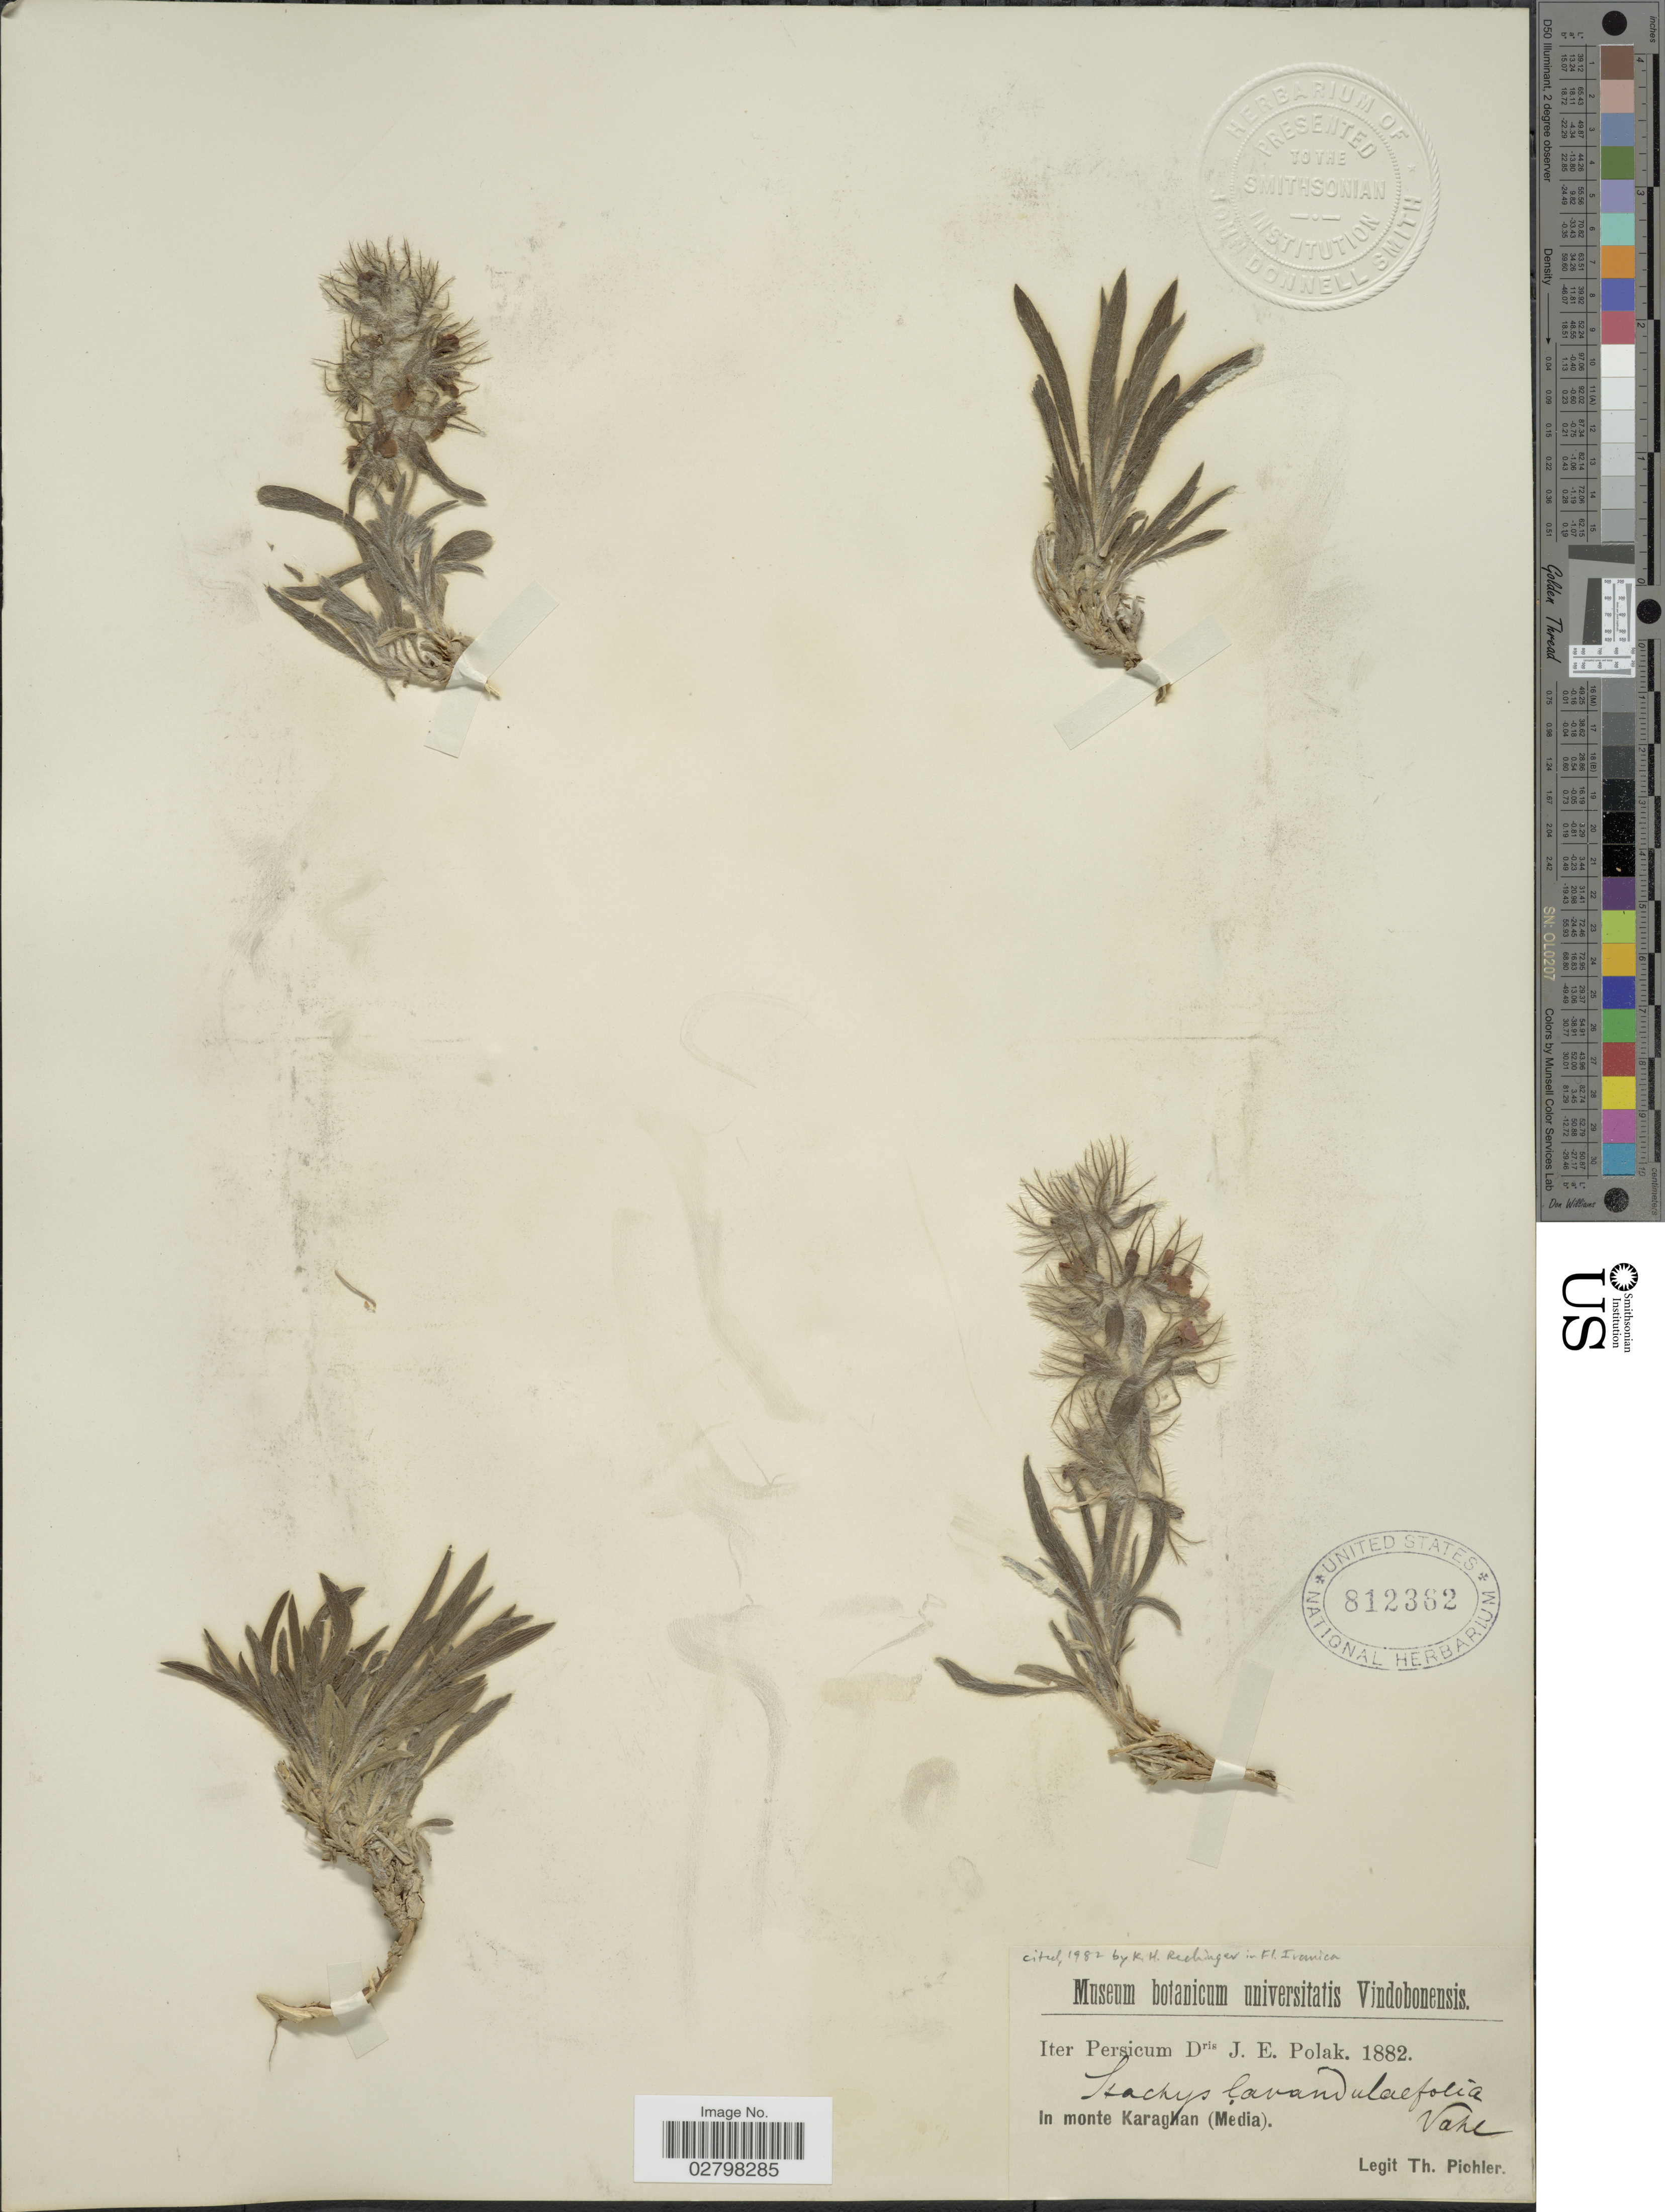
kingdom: Plantae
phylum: Tracheophyta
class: Magnoliopsida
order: Lamiales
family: Lamiaceae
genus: Stachys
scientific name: Stachys lavandulifolia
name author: Vahl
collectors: T. Pichler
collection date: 1882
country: Iran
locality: Iter Persicum. In monte Karaghan (Media).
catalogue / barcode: US 812362